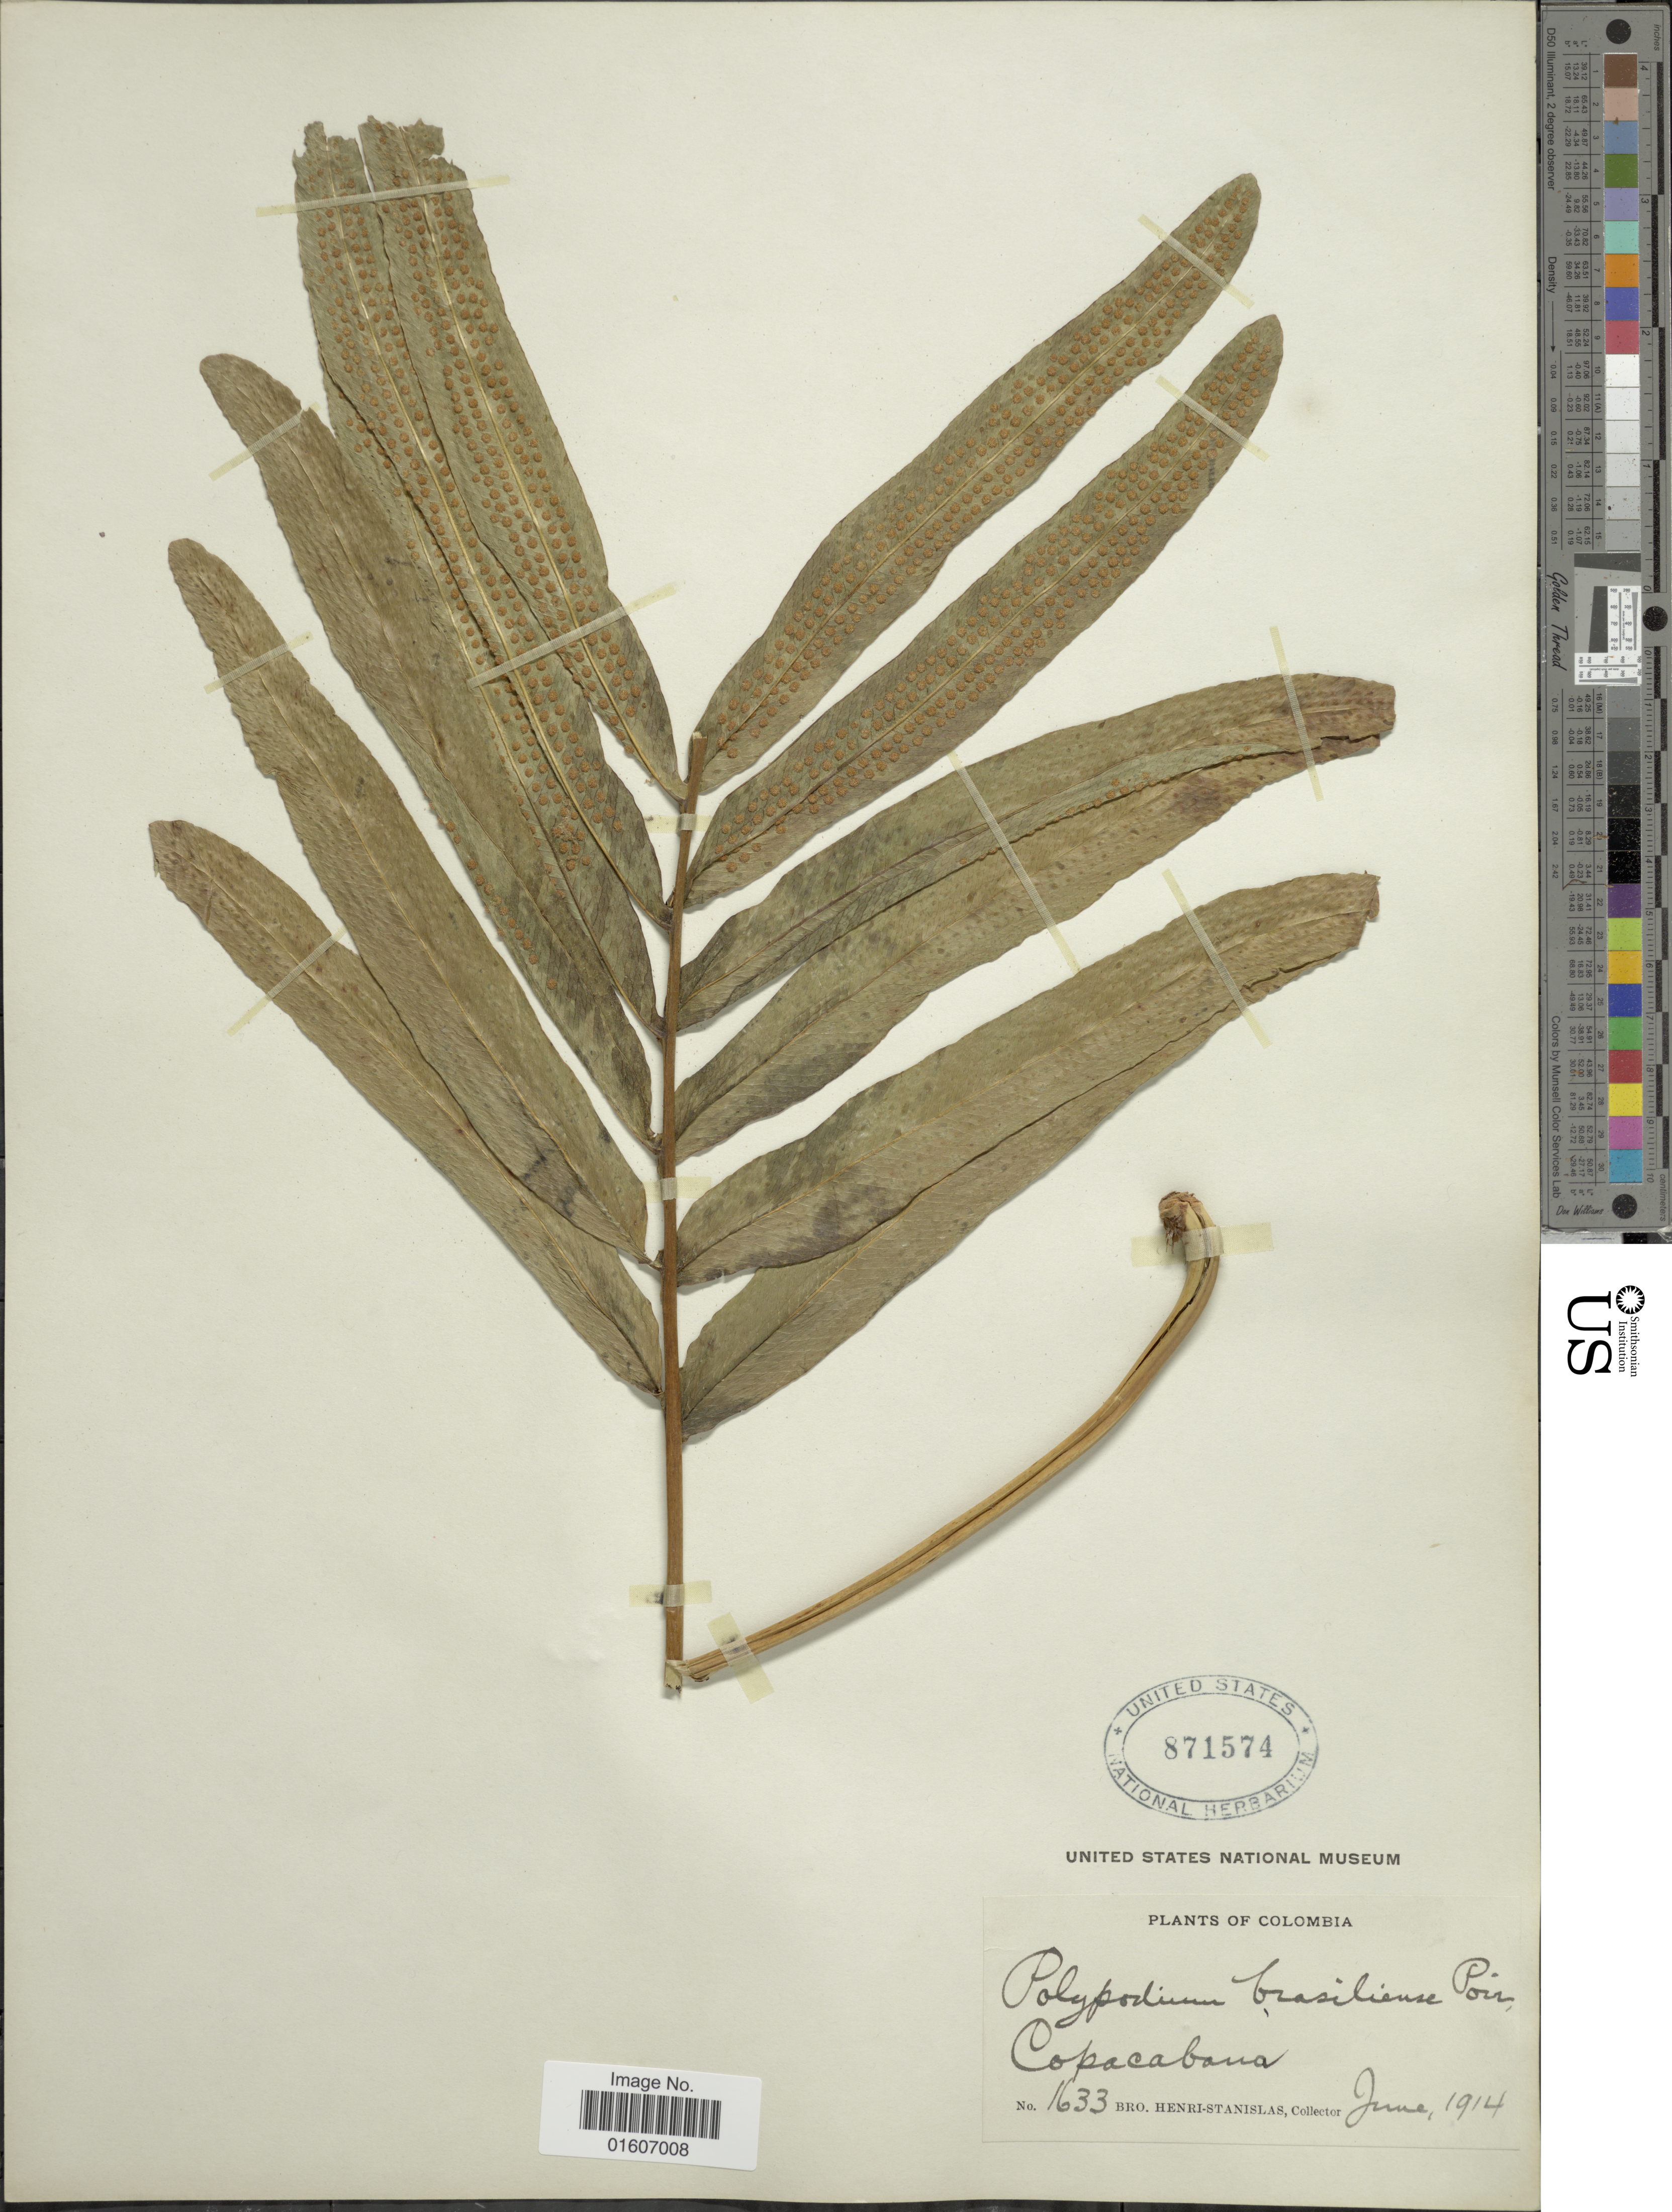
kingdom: Plantae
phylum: Tracheophyta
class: Polypodiopsida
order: Polypodiales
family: Polypodiaceae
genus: Serpocaulon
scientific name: Serpocaulon triseriale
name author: (Sw.) A.R. Sm.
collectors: Henri-Stanislas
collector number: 1633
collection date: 1914-06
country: Colombia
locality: Copacabana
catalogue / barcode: US 871574